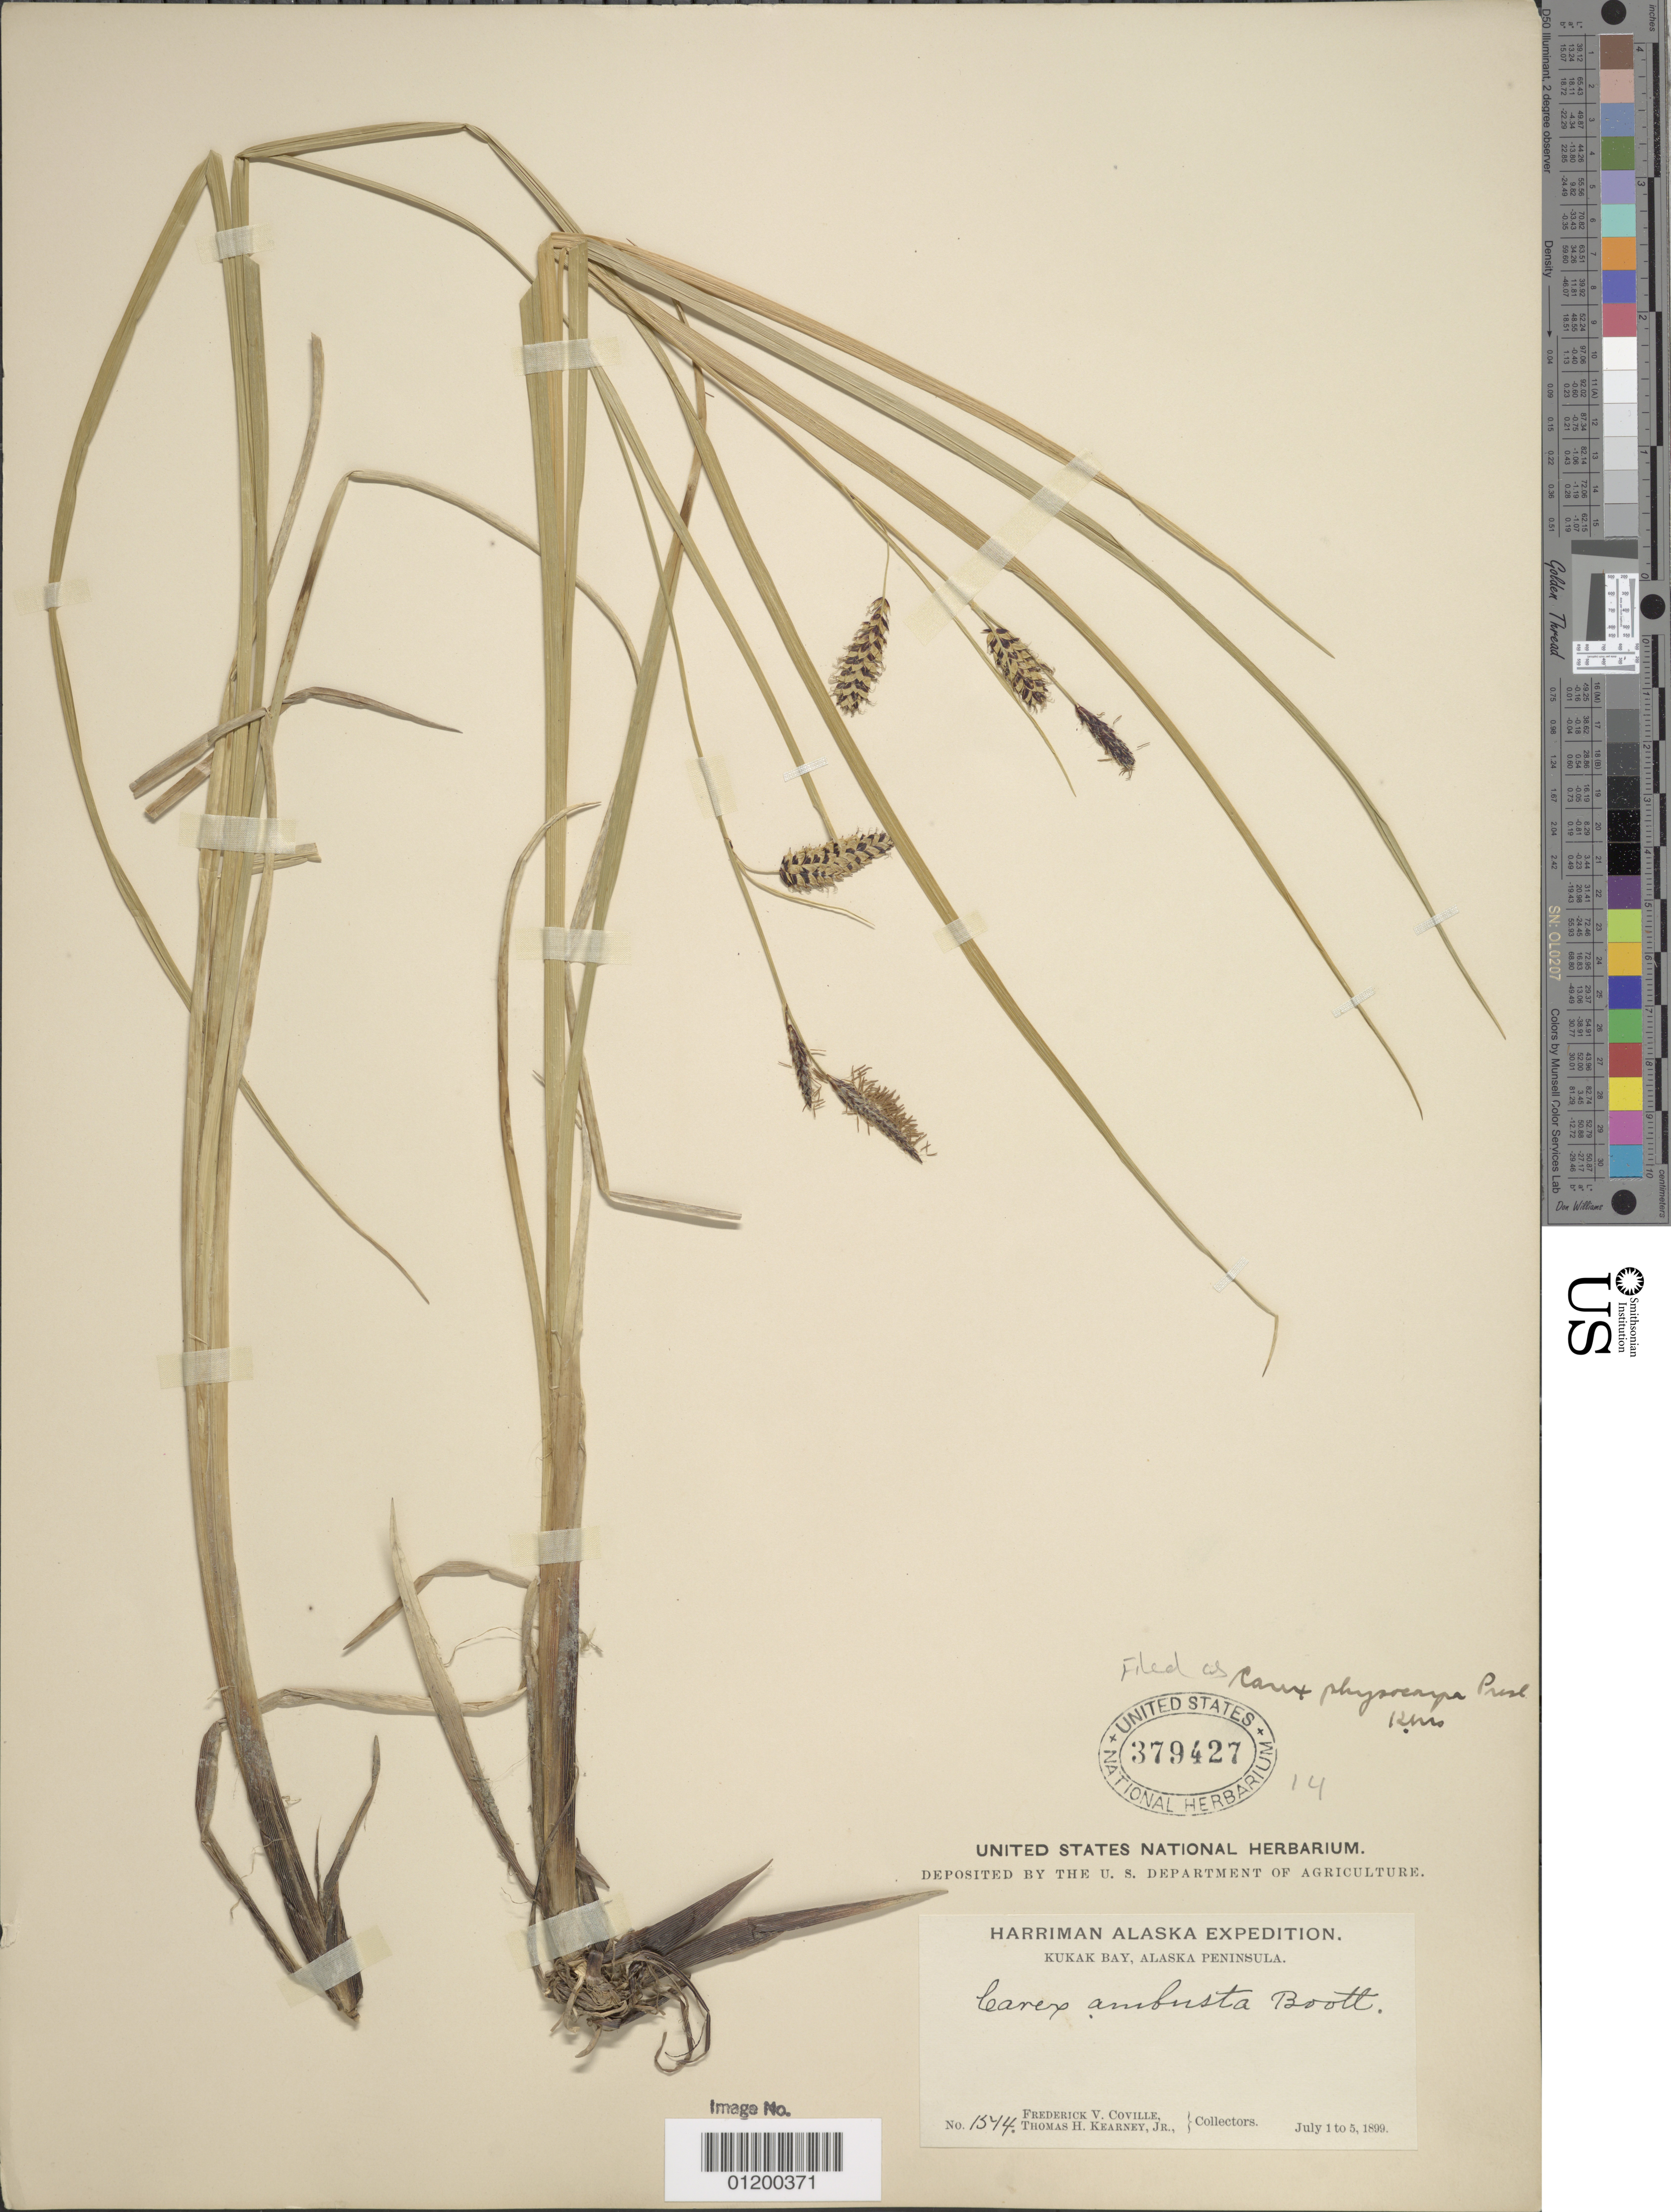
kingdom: Plantae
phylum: Tracheophyta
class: Liliopsida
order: Poales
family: Cyperaceae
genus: Carex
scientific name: Carex saxatilis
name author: L.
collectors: F. V. Coville & F. Funston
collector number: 1514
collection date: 1899-07-01/1899-07-05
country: United States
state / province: Alaska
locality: Kukak Bay, Alaska Peninsula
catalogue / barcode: US 379427